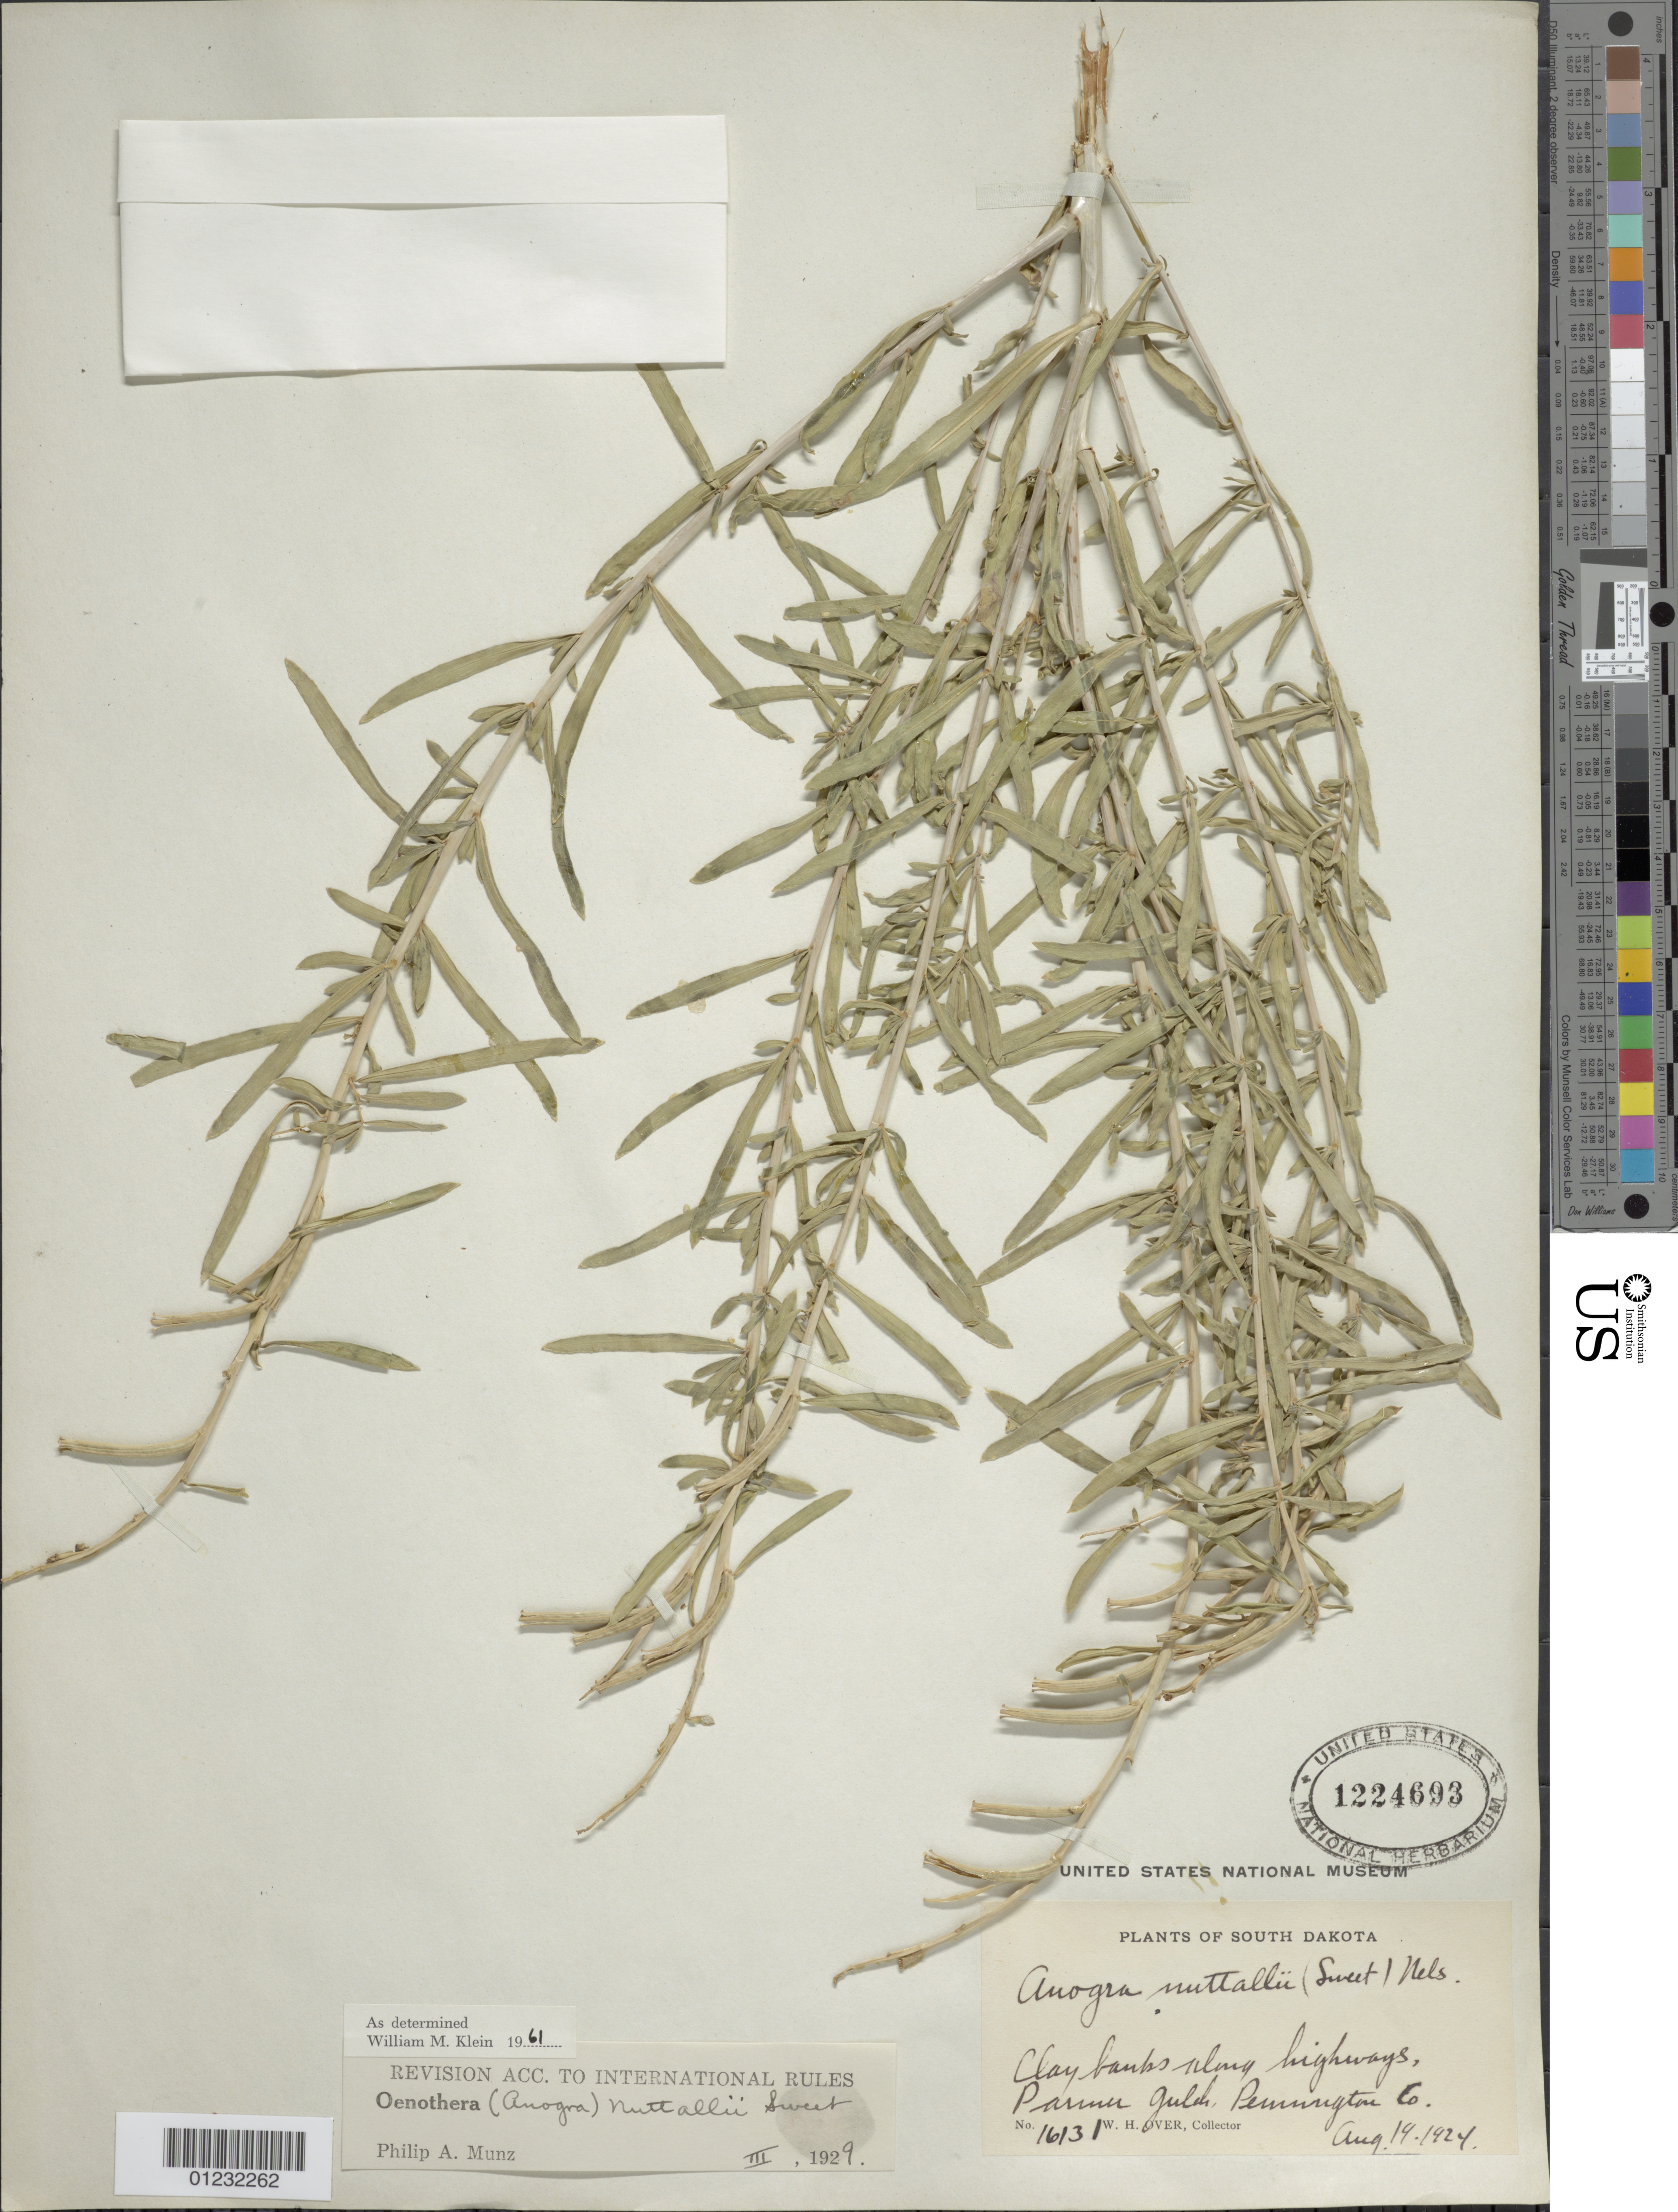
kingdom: Plantae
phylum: Tracheophyta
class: Magnoliopsida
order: Myrtales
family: Onagraceae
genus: Oenothera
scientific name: Oenothera nuttallii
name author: Sweet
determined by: Klein, W. M.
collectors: W. Over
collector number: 16131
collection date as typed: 19 Aug 1924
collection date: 1924-08-19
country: United States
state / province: South Dakota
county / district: Pennington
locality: Palmer gulch.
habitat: Clay banks along highways.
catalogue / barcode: US 1224693